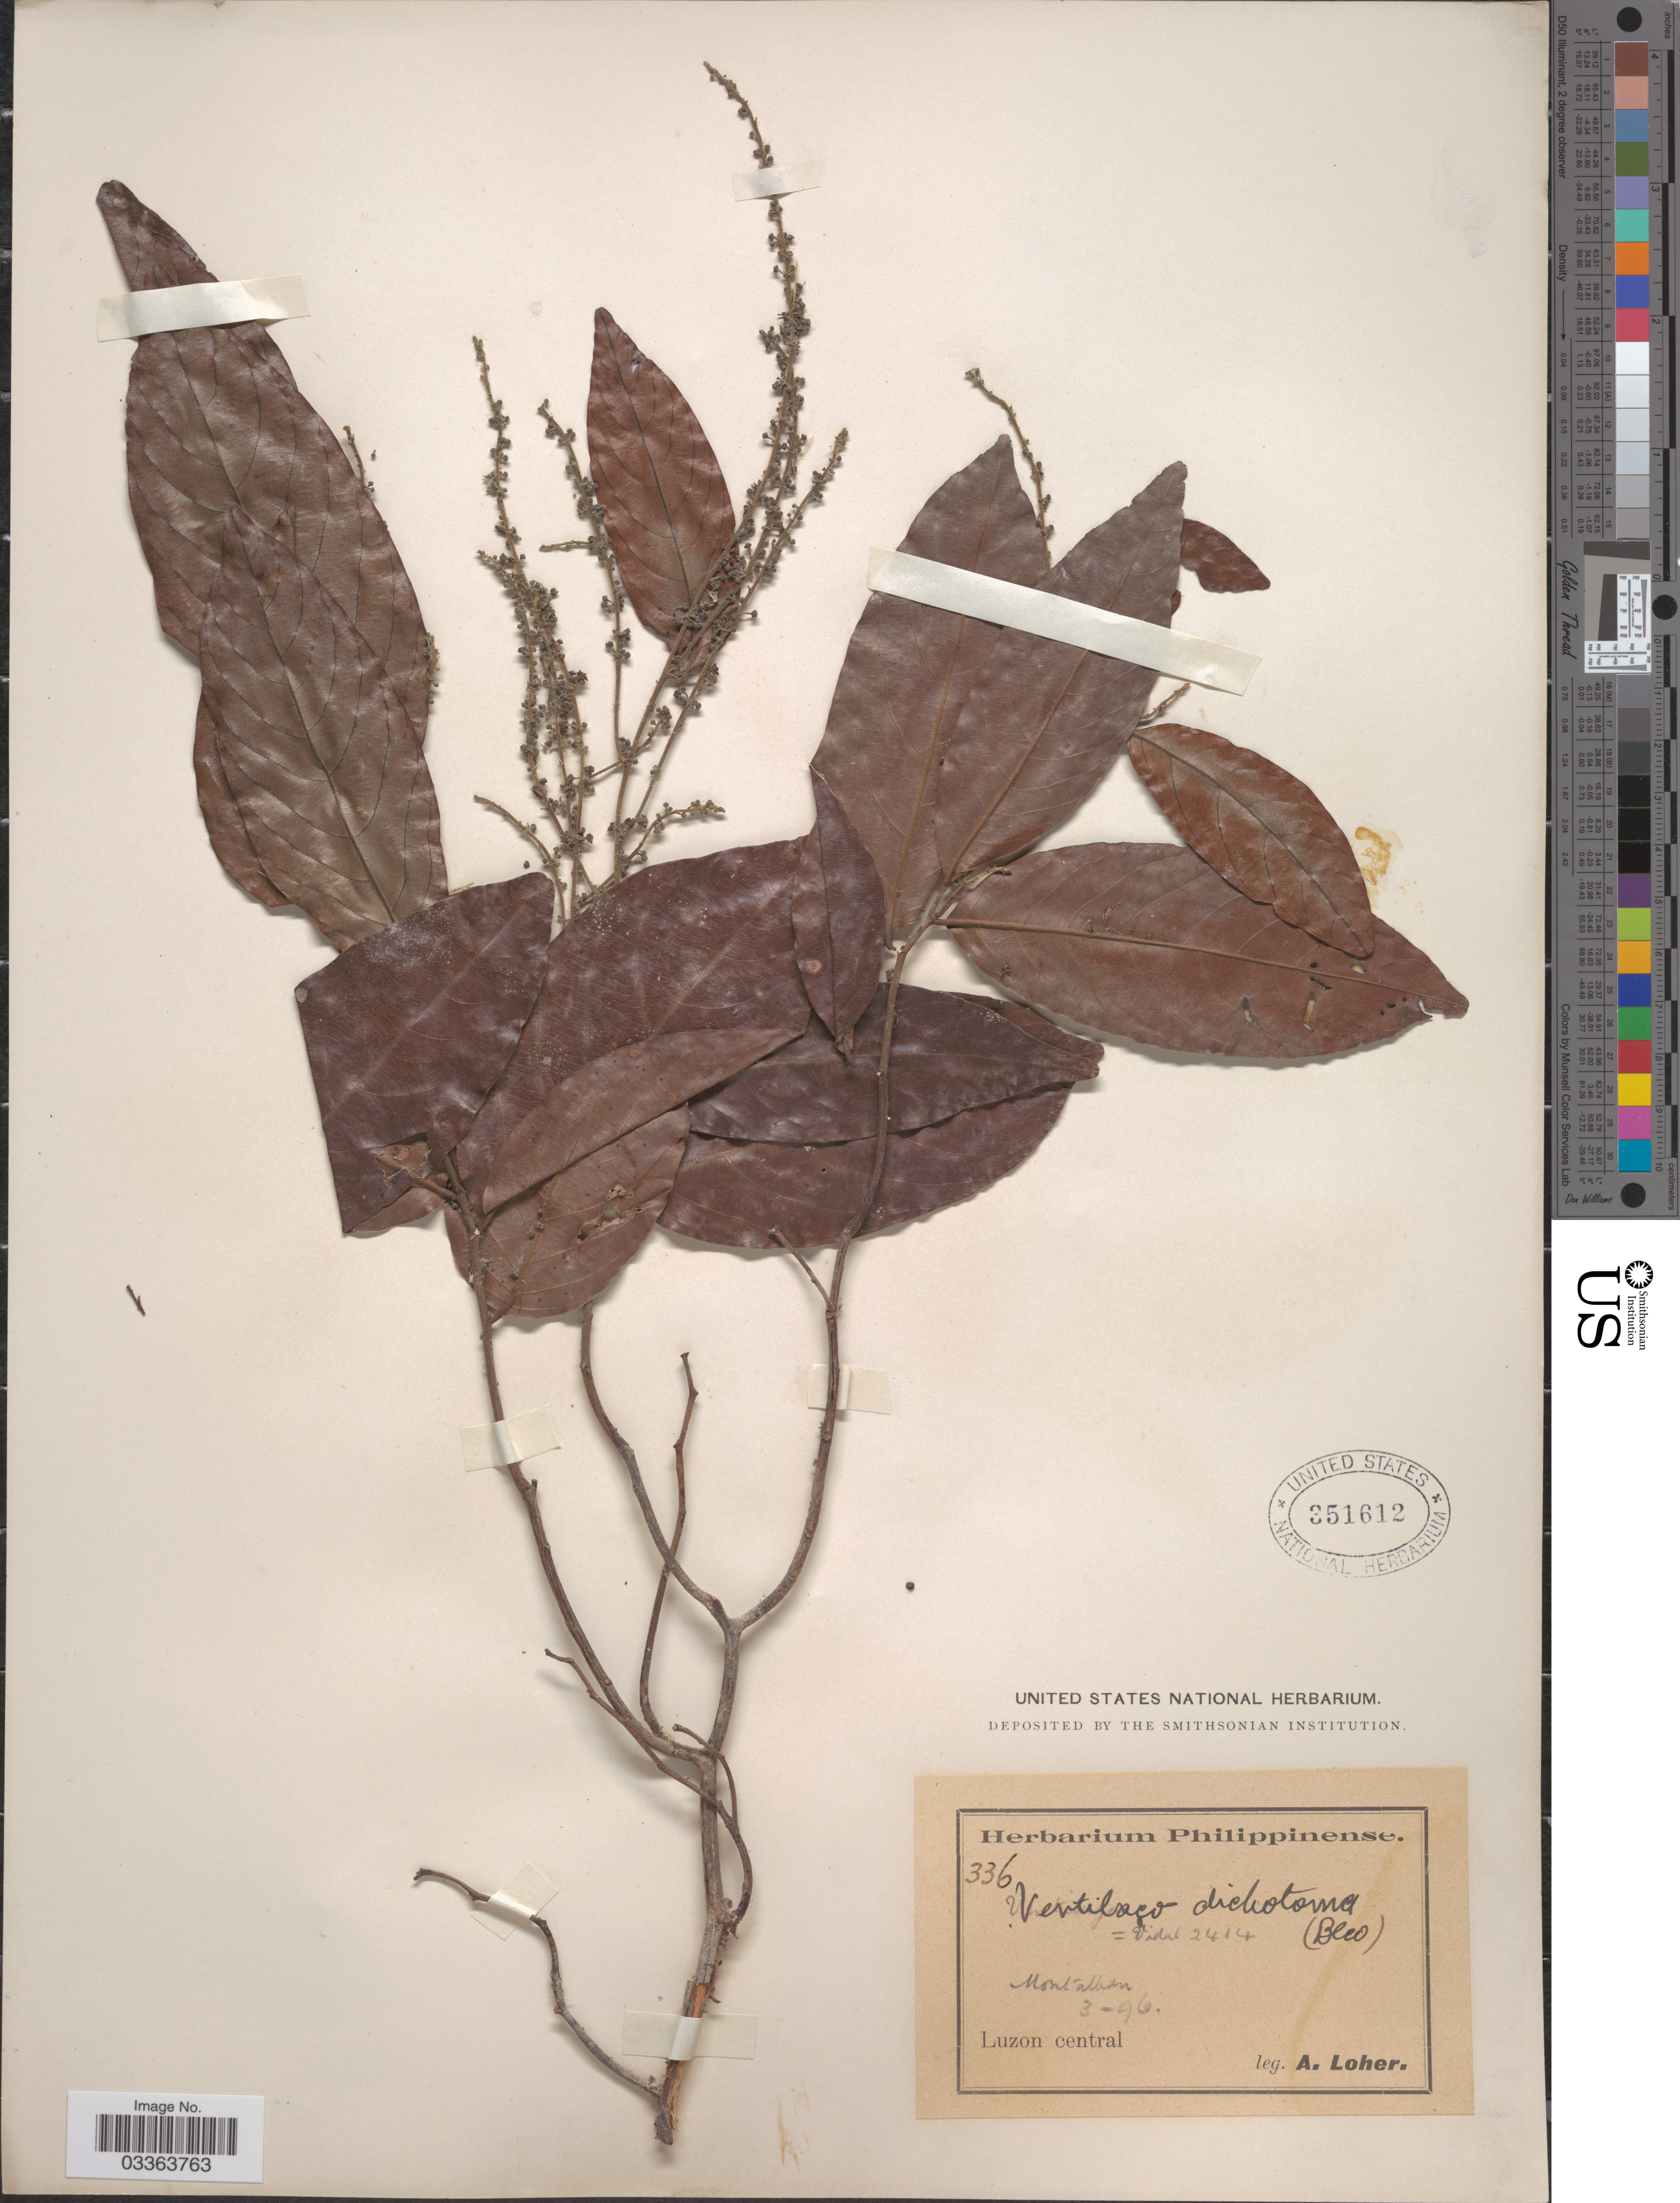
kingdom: Plantae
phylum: Tracheophyta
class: Magnoliopsida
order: Rosales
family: Rhamnaceae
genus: Ventilago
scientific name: Ventilago dichotoma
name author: (Blanco) Merr.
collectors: A. Loher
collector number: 336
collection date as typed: Transcribed d/m/y: /3/96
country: Philippines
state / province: Central Luzon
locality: Montalban. Luzon central.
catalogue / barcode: US 351612